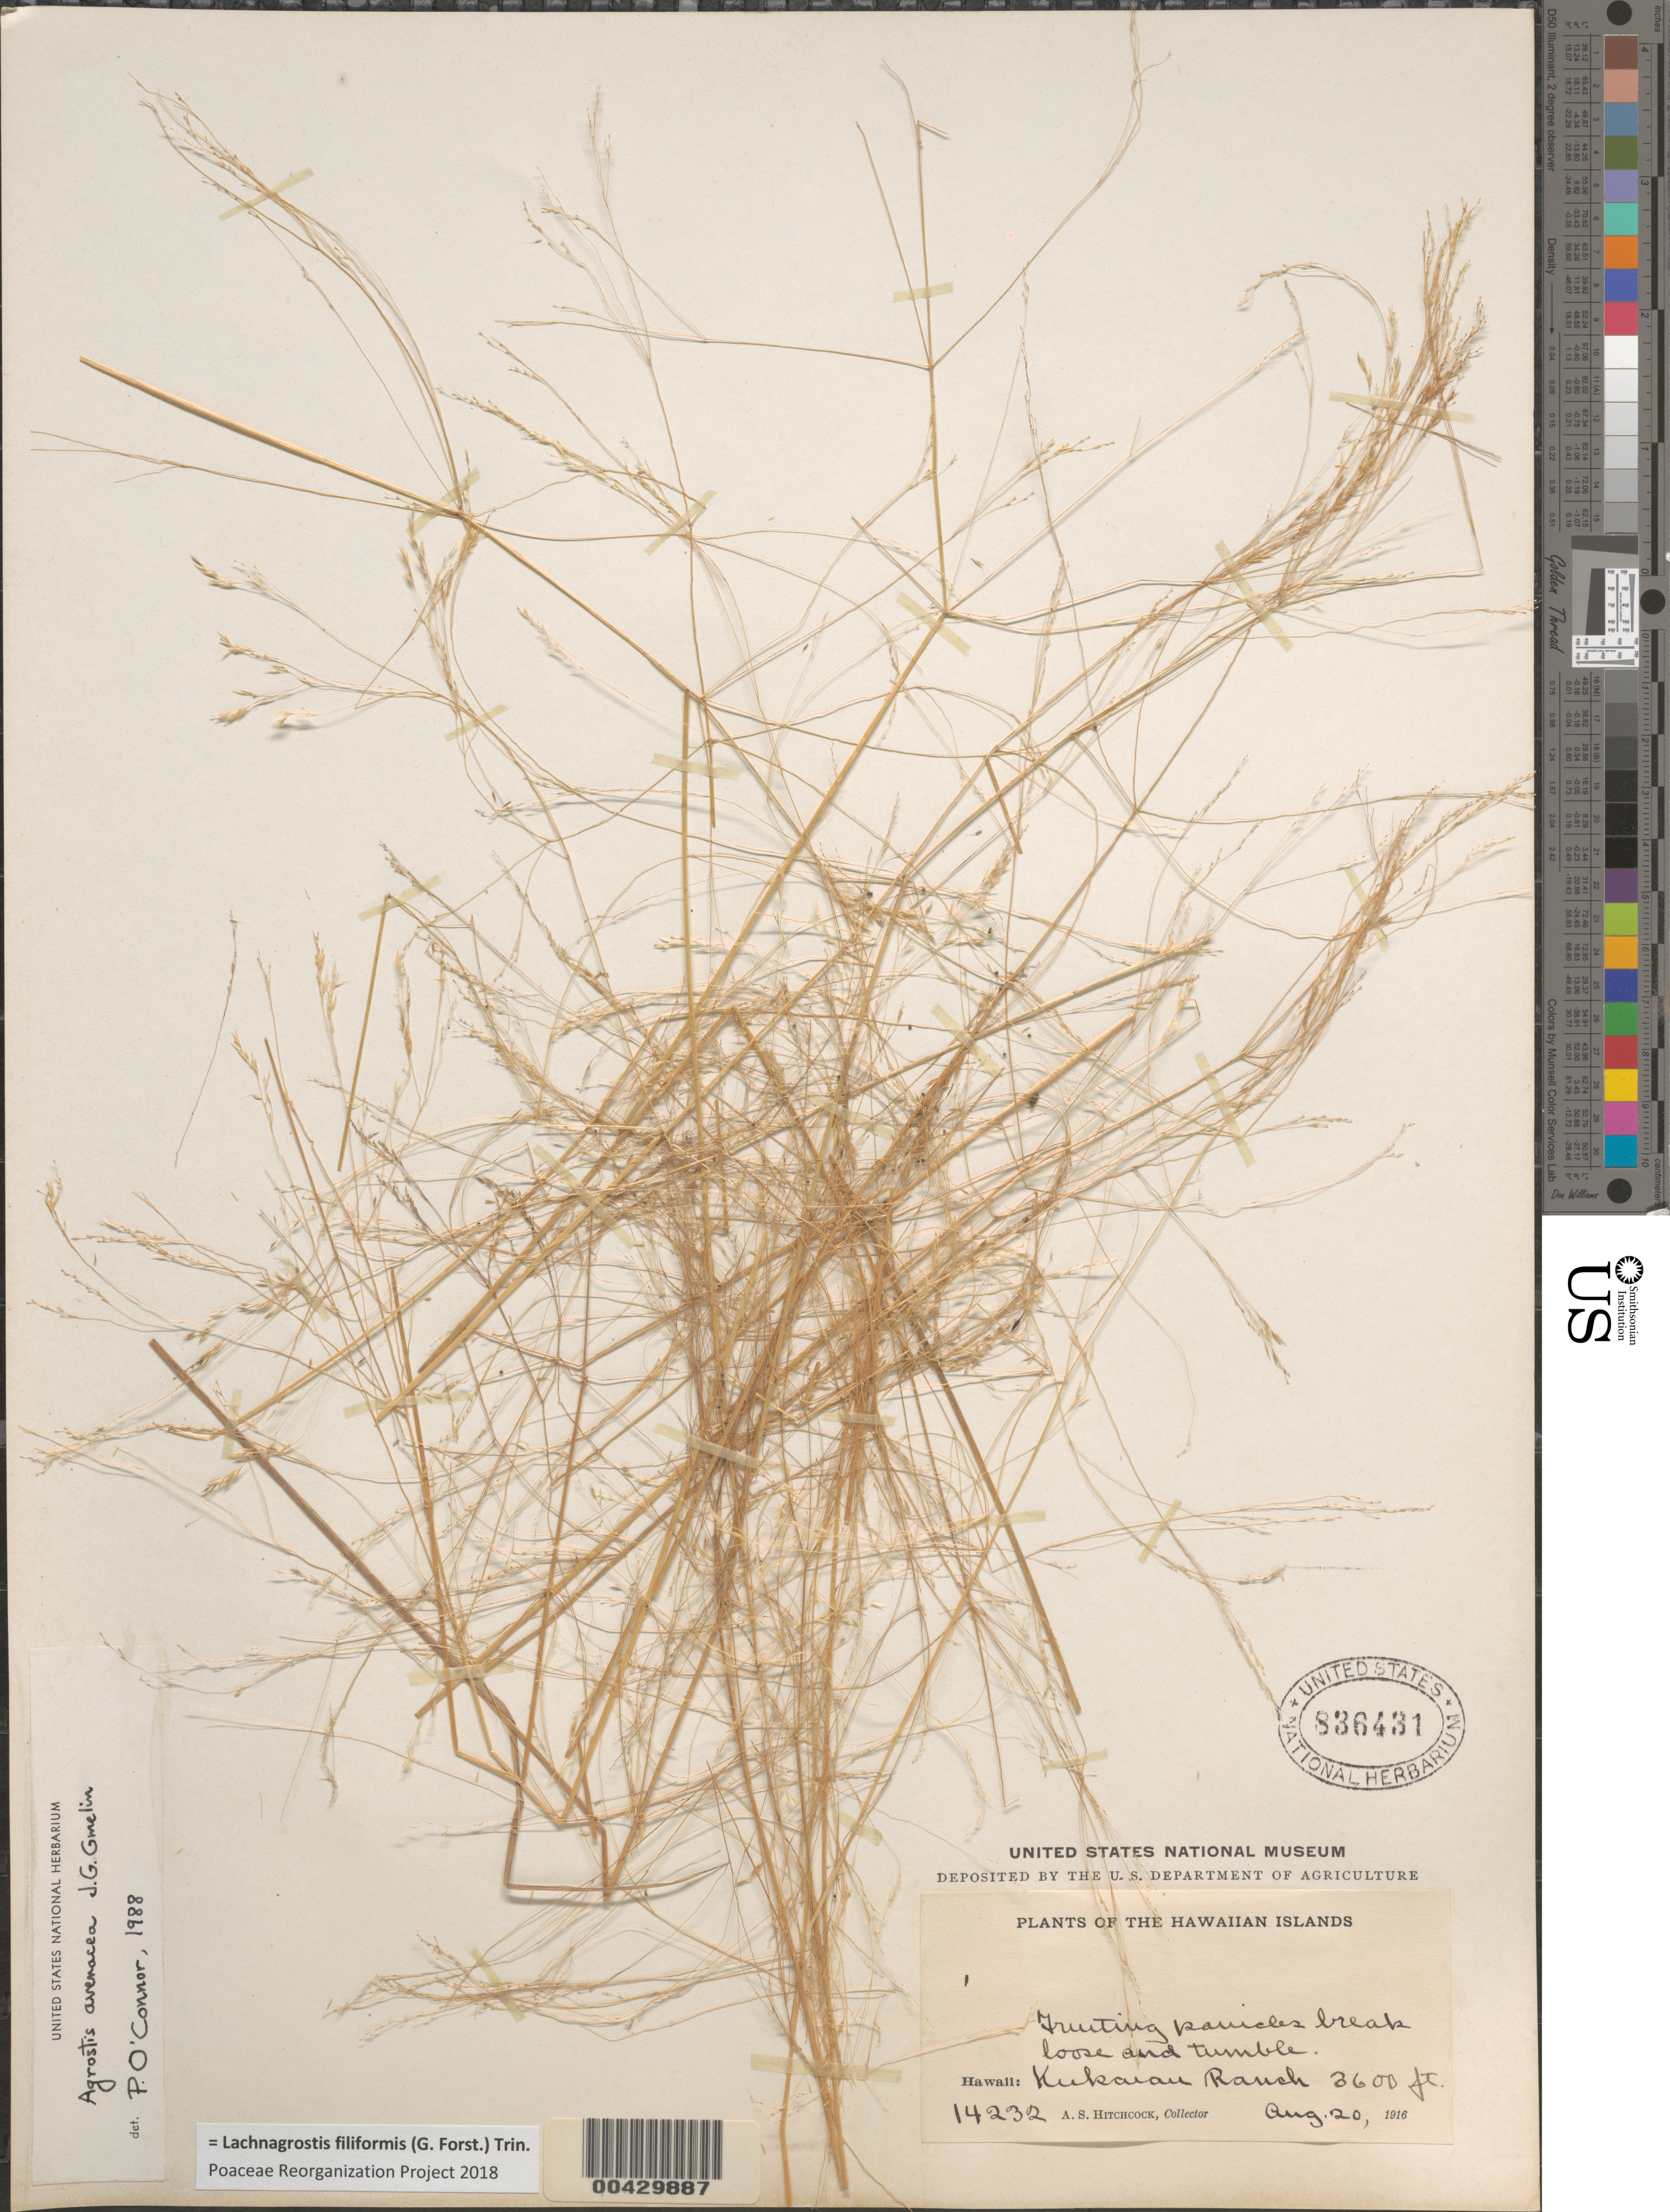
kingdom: Plantae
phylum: Tracheophyta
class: Liliopsida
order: Poales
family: Poaceae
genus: Lachnagrostis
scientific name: Lachnagrostis filiformis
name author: (J.R. Forst.) Trin.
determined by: Poaceae Reorganization Project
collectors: A. S. Hitchcock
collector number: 14232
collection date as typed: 20 Aug 1916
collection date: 1916-08-20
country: United States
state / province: Hawaii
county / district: Hawaii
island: Hawaii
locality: Kukaiau Ranch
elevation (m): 1097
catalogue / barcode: US 836431